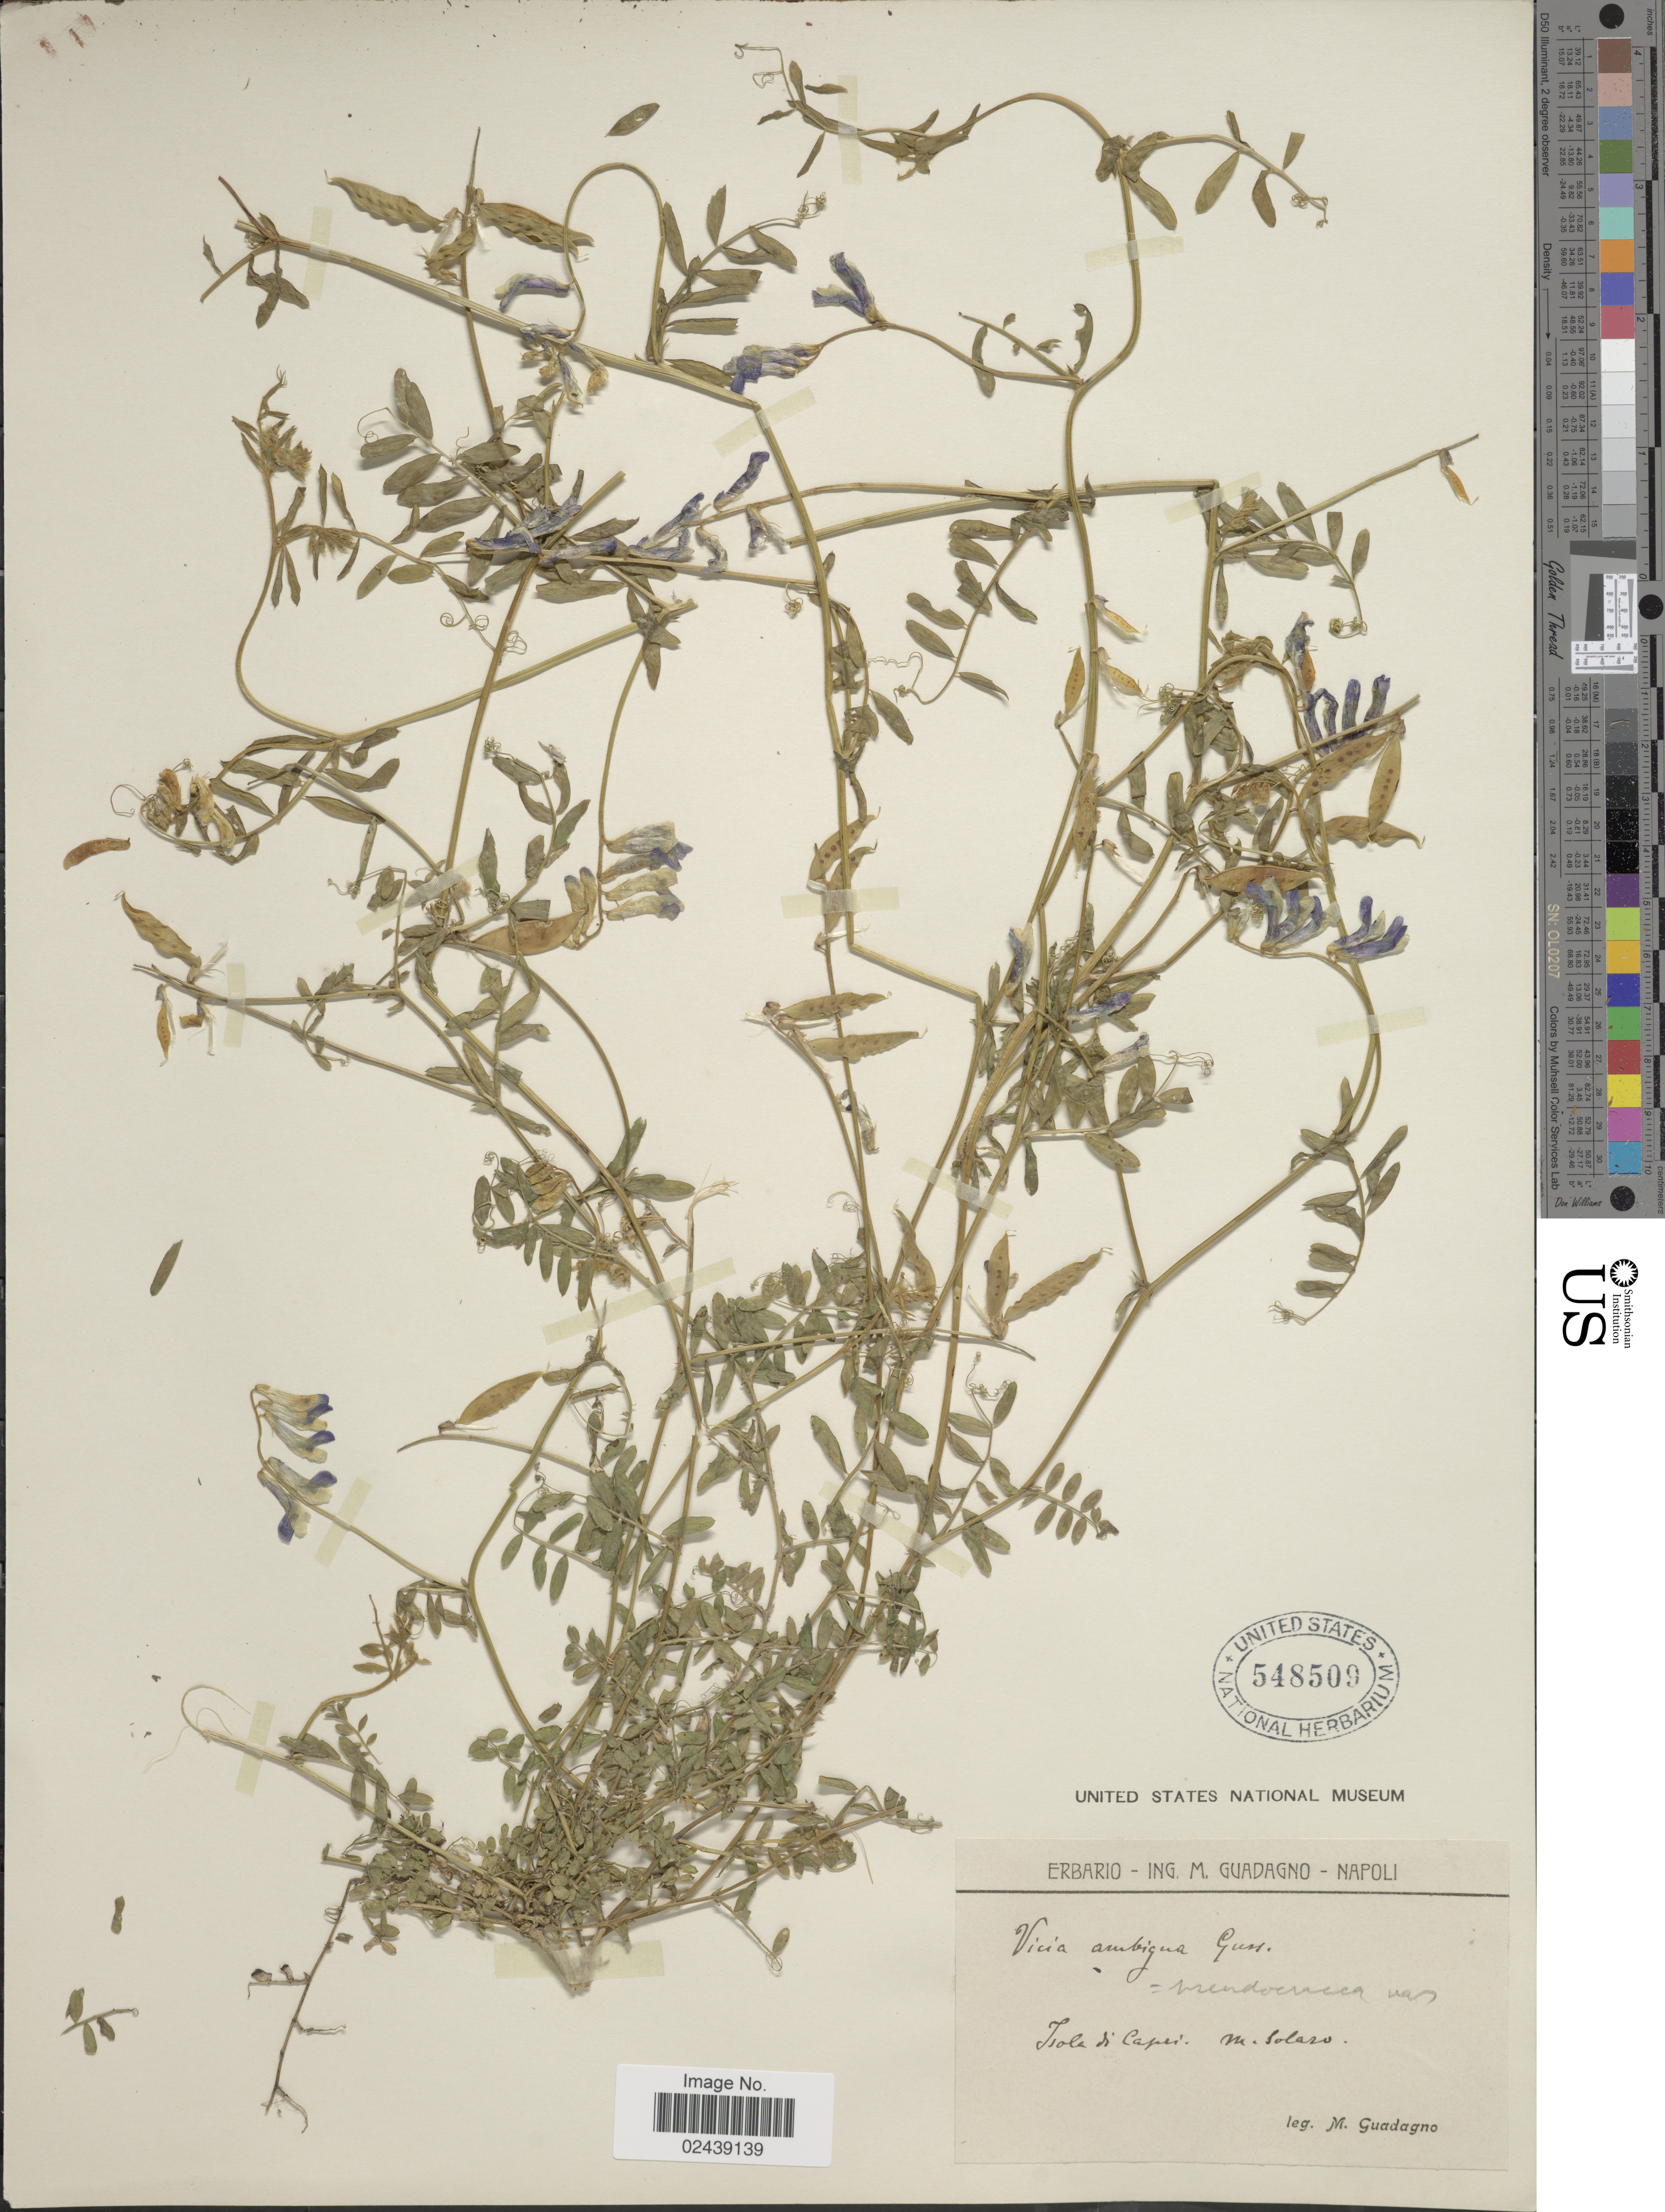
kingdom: Plantae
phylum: Tracheophyta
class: Magnoliopsida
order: Fabales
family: Fabaceae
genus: Vicia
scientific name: Vicia pseudocracca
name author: Bertol.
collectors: M. Guadagno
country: Italy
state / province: Campania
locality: Isola di Capri, M. Solaro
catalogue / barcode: US 548509